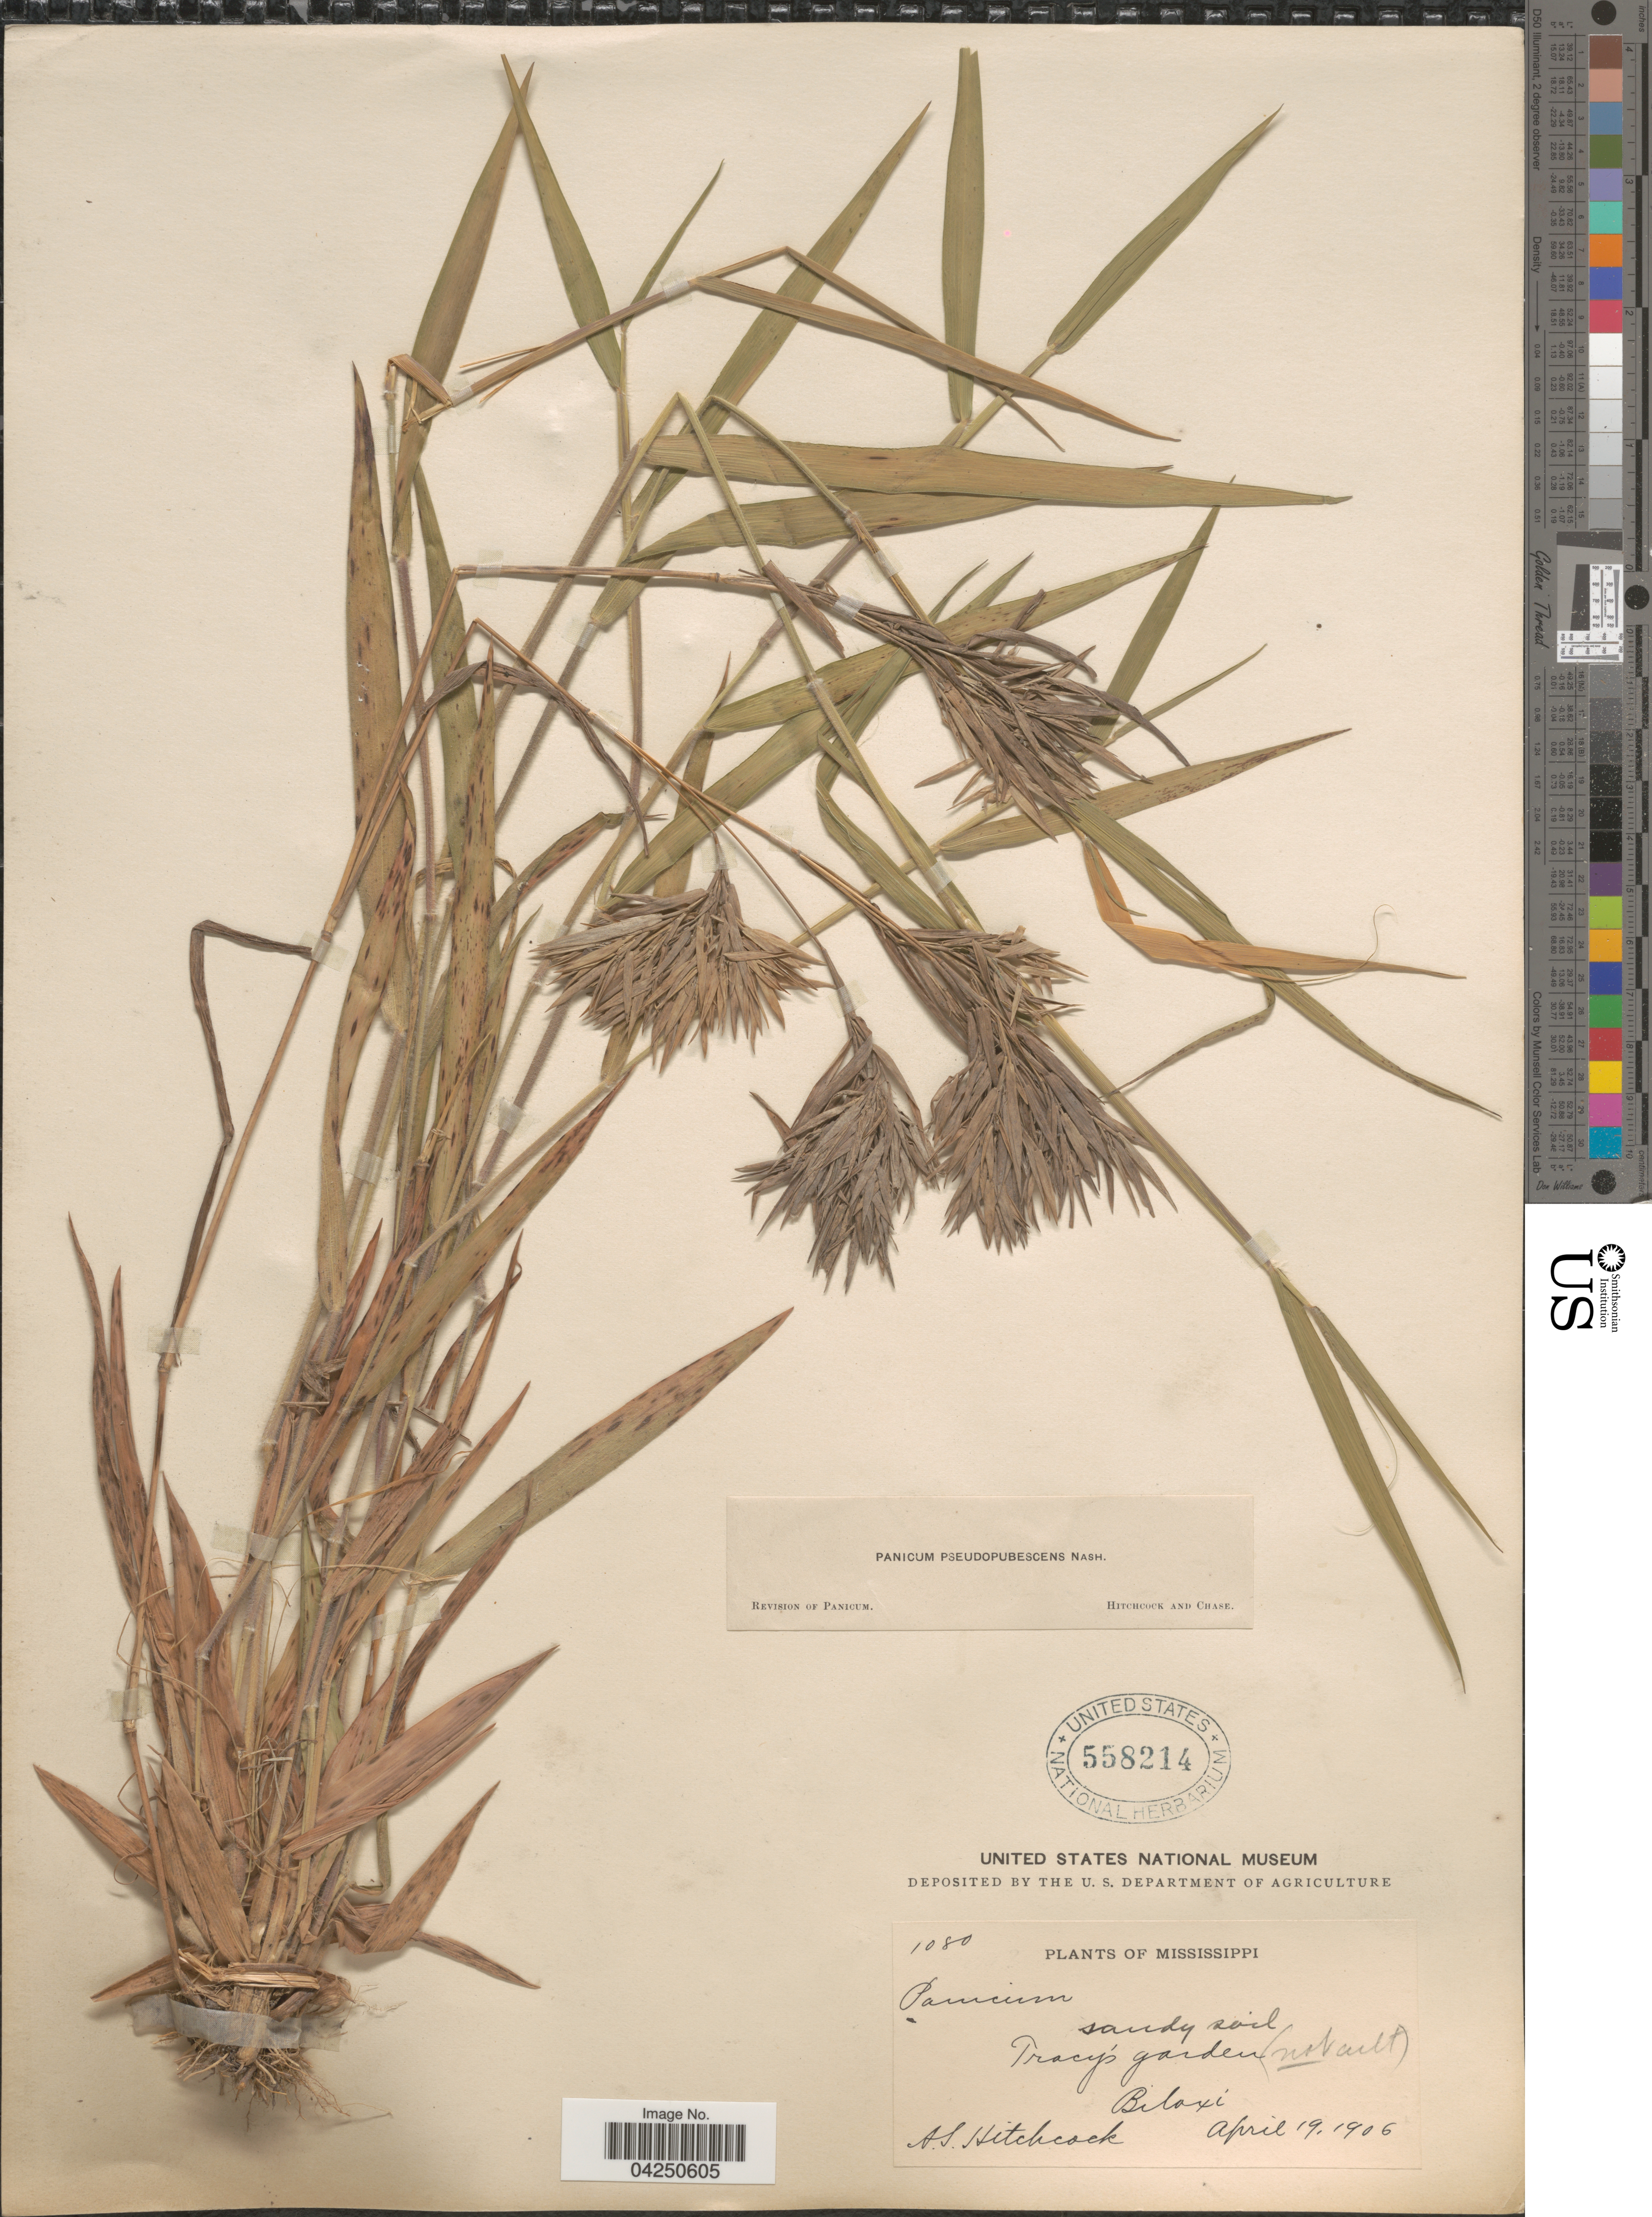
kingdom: Plantae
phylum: Tracheophyta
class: Liliopsida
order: Poales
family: Poaceae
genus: Dichanthelium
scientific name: Dichanthelium acuminatum var. acuminatum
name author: (Sw.) Gould & C.A. Clark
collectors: A. S. Hitchcock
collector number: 1080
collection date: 1906-04-19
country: United States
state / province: Mississippi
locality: Sandy soil. Tracy's Garden. Biloxi.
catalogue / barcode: US 558214